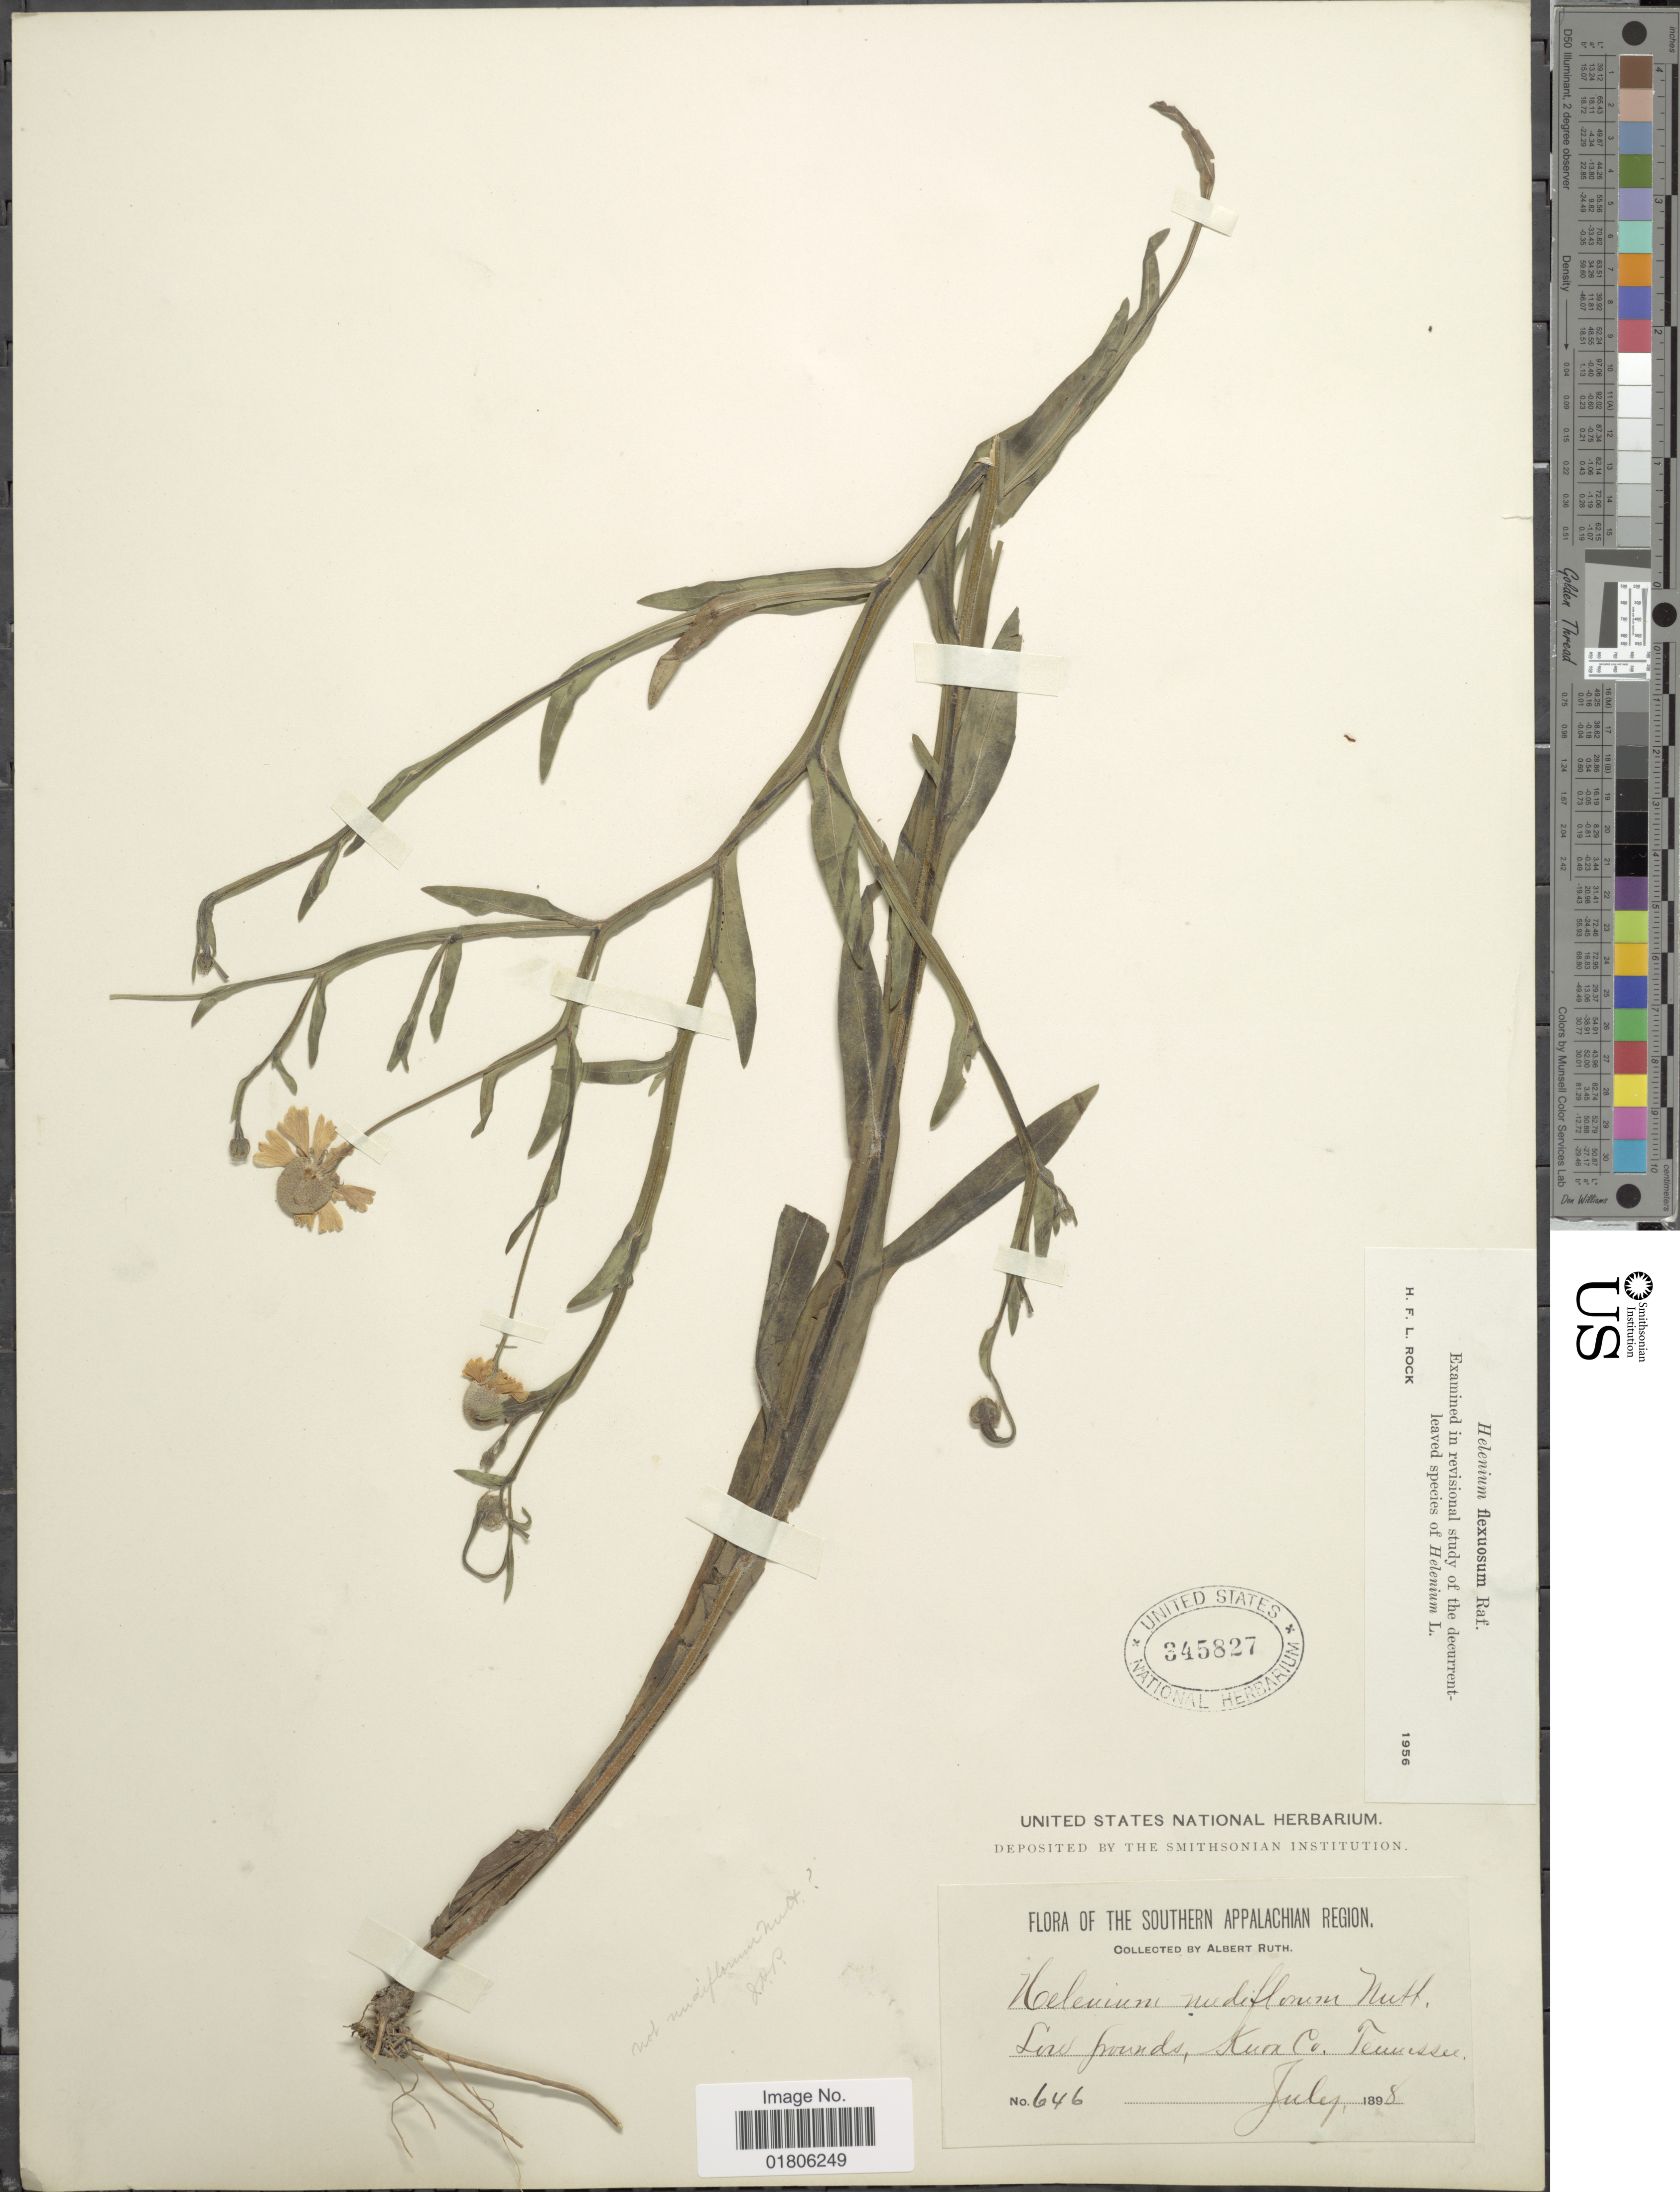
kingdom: Plantae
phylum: Tracheophyta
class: Magnoliopsida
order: Asterales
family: Asteraceae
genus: Helenium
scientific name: Helenium flexuosum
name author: Raf.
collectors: A. Ruth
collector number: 646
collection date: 1898-07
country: United States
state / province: Tennessee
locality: Knox Co.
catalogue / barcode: US 345827